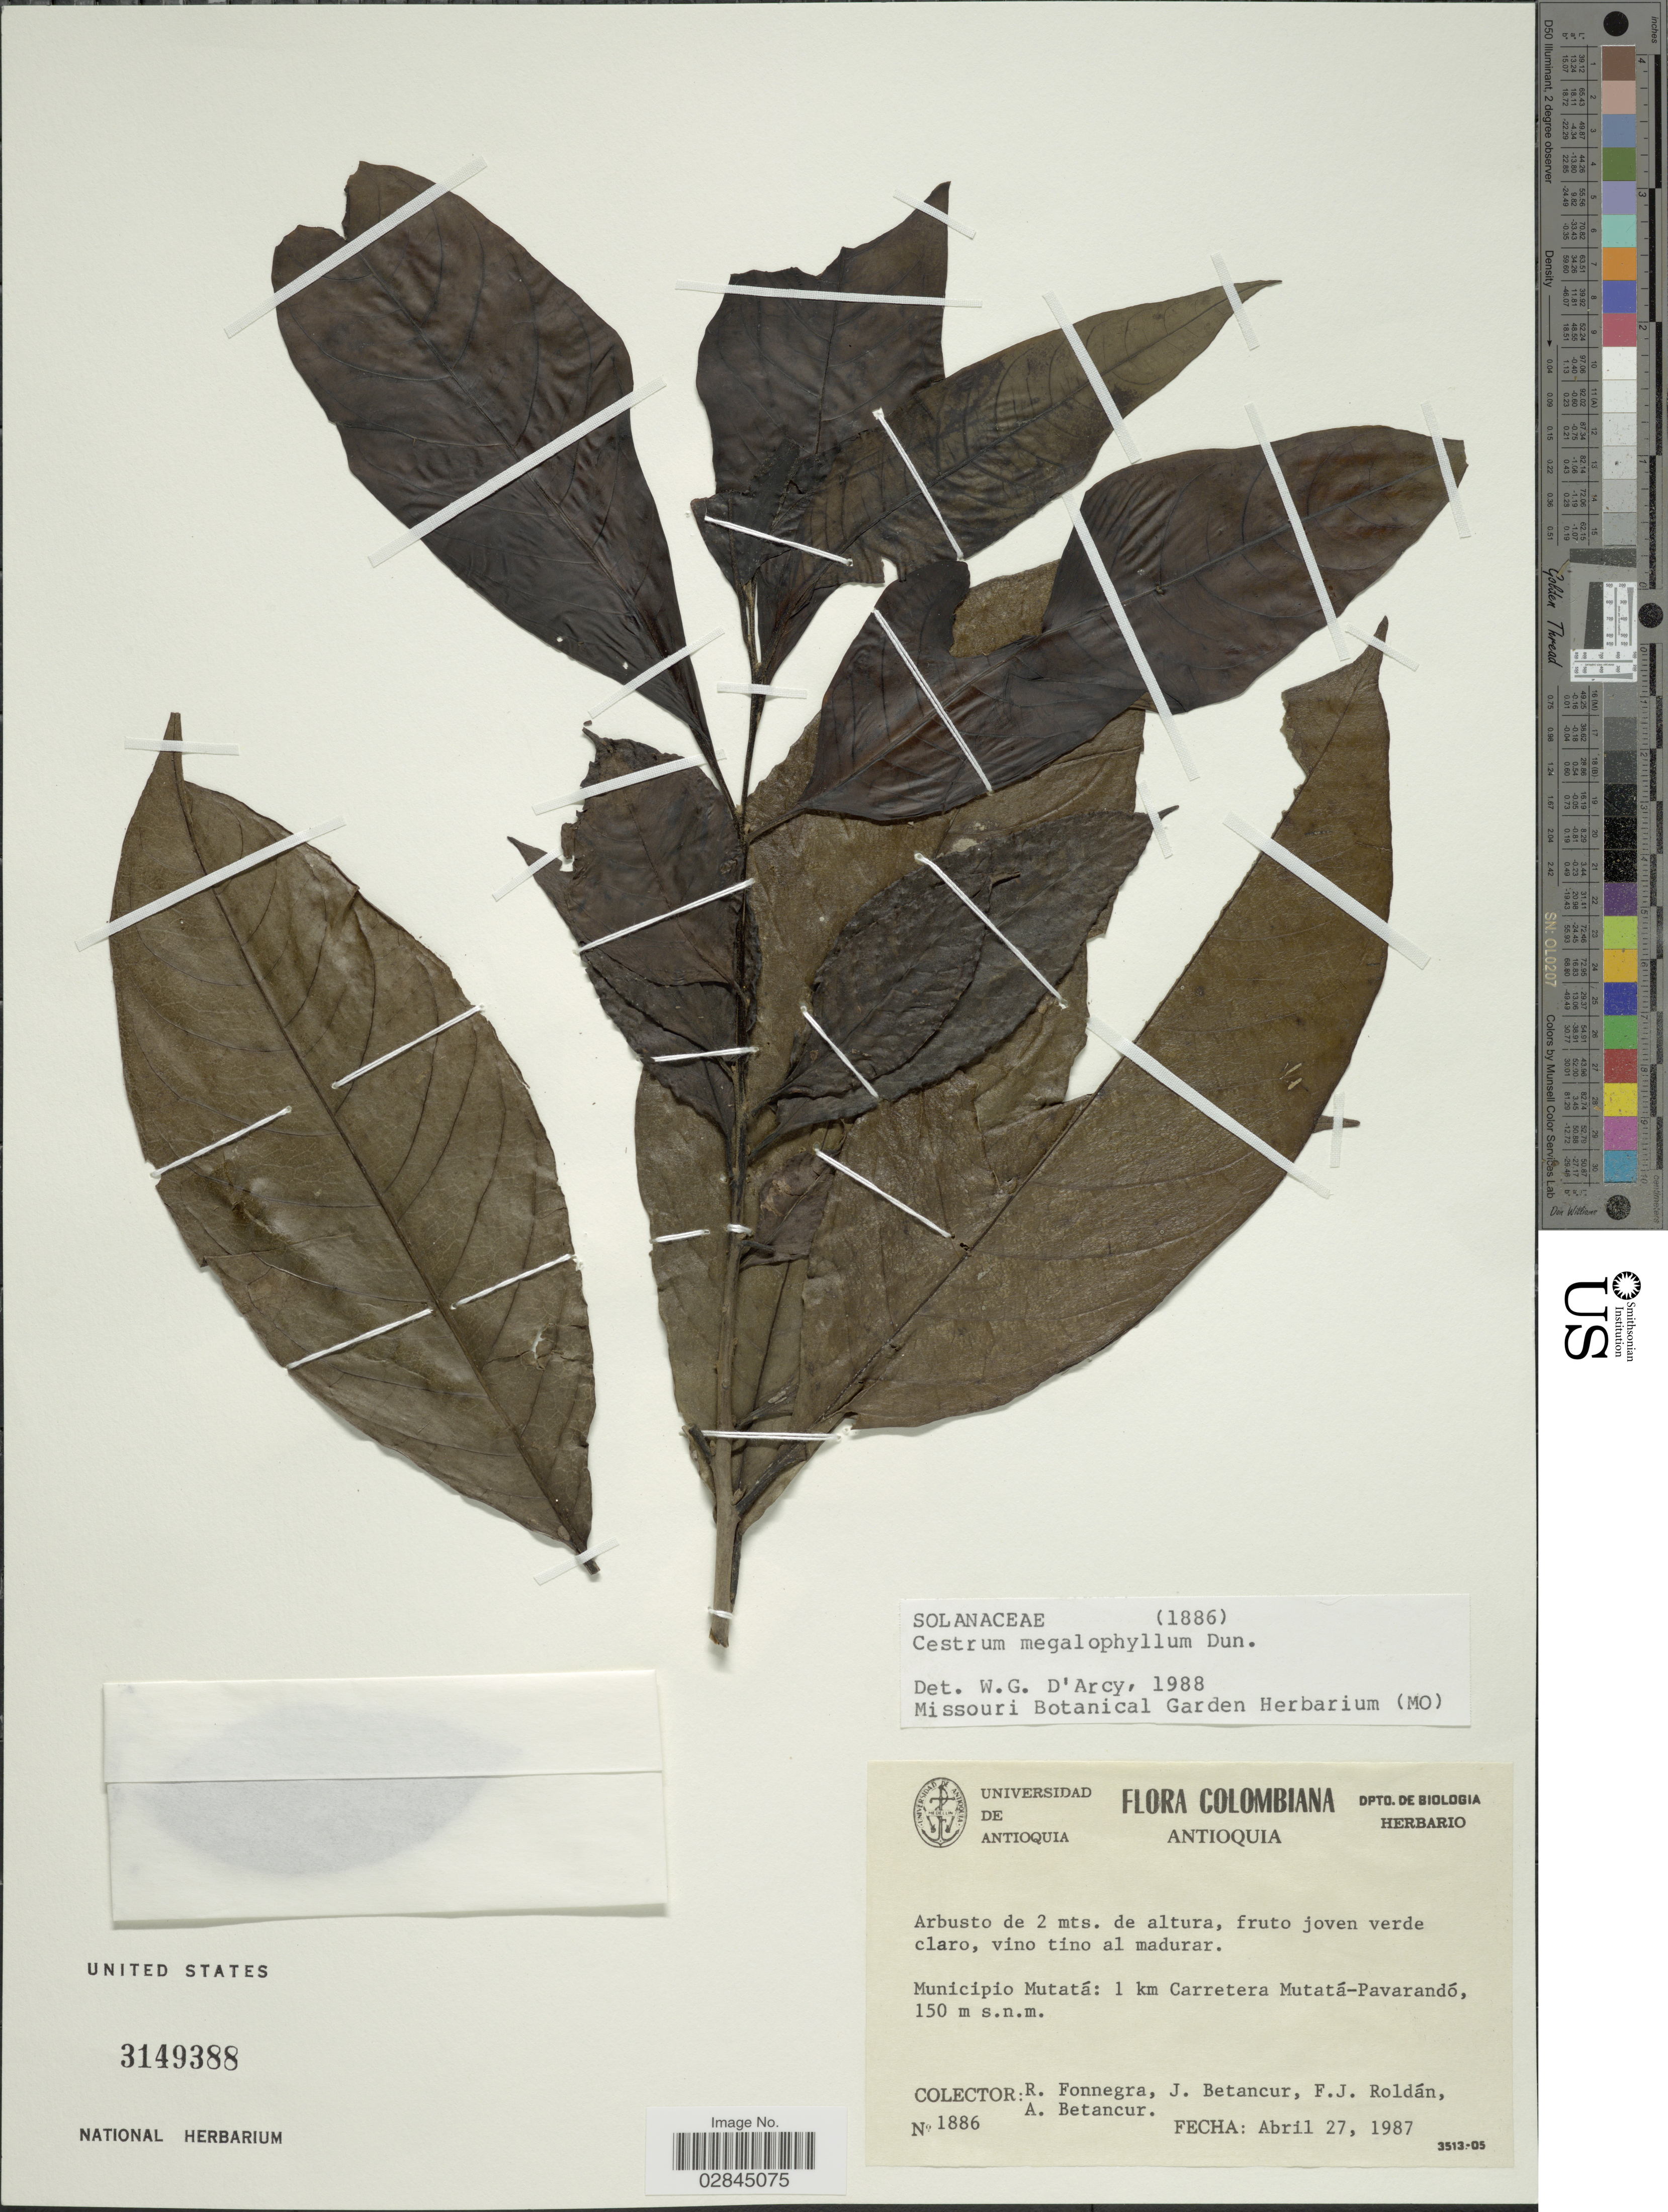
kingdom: Plantae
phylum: Tracheophyta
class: Magnoliopsida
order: Solanales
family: Solanaceae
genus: Cestrum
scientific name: Cestrum schlechtendahlii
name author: G. Don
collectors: R. Fonnegra G., J. Betancur, F. J. Roldán & A. Betancur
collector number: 1886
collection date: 1987-04-27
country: Colombia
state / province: Antioquia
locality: Municipio Mutatá: 1 km Carretera Mutatá-Pavarandó.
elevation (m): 150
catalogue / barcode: US 3149388